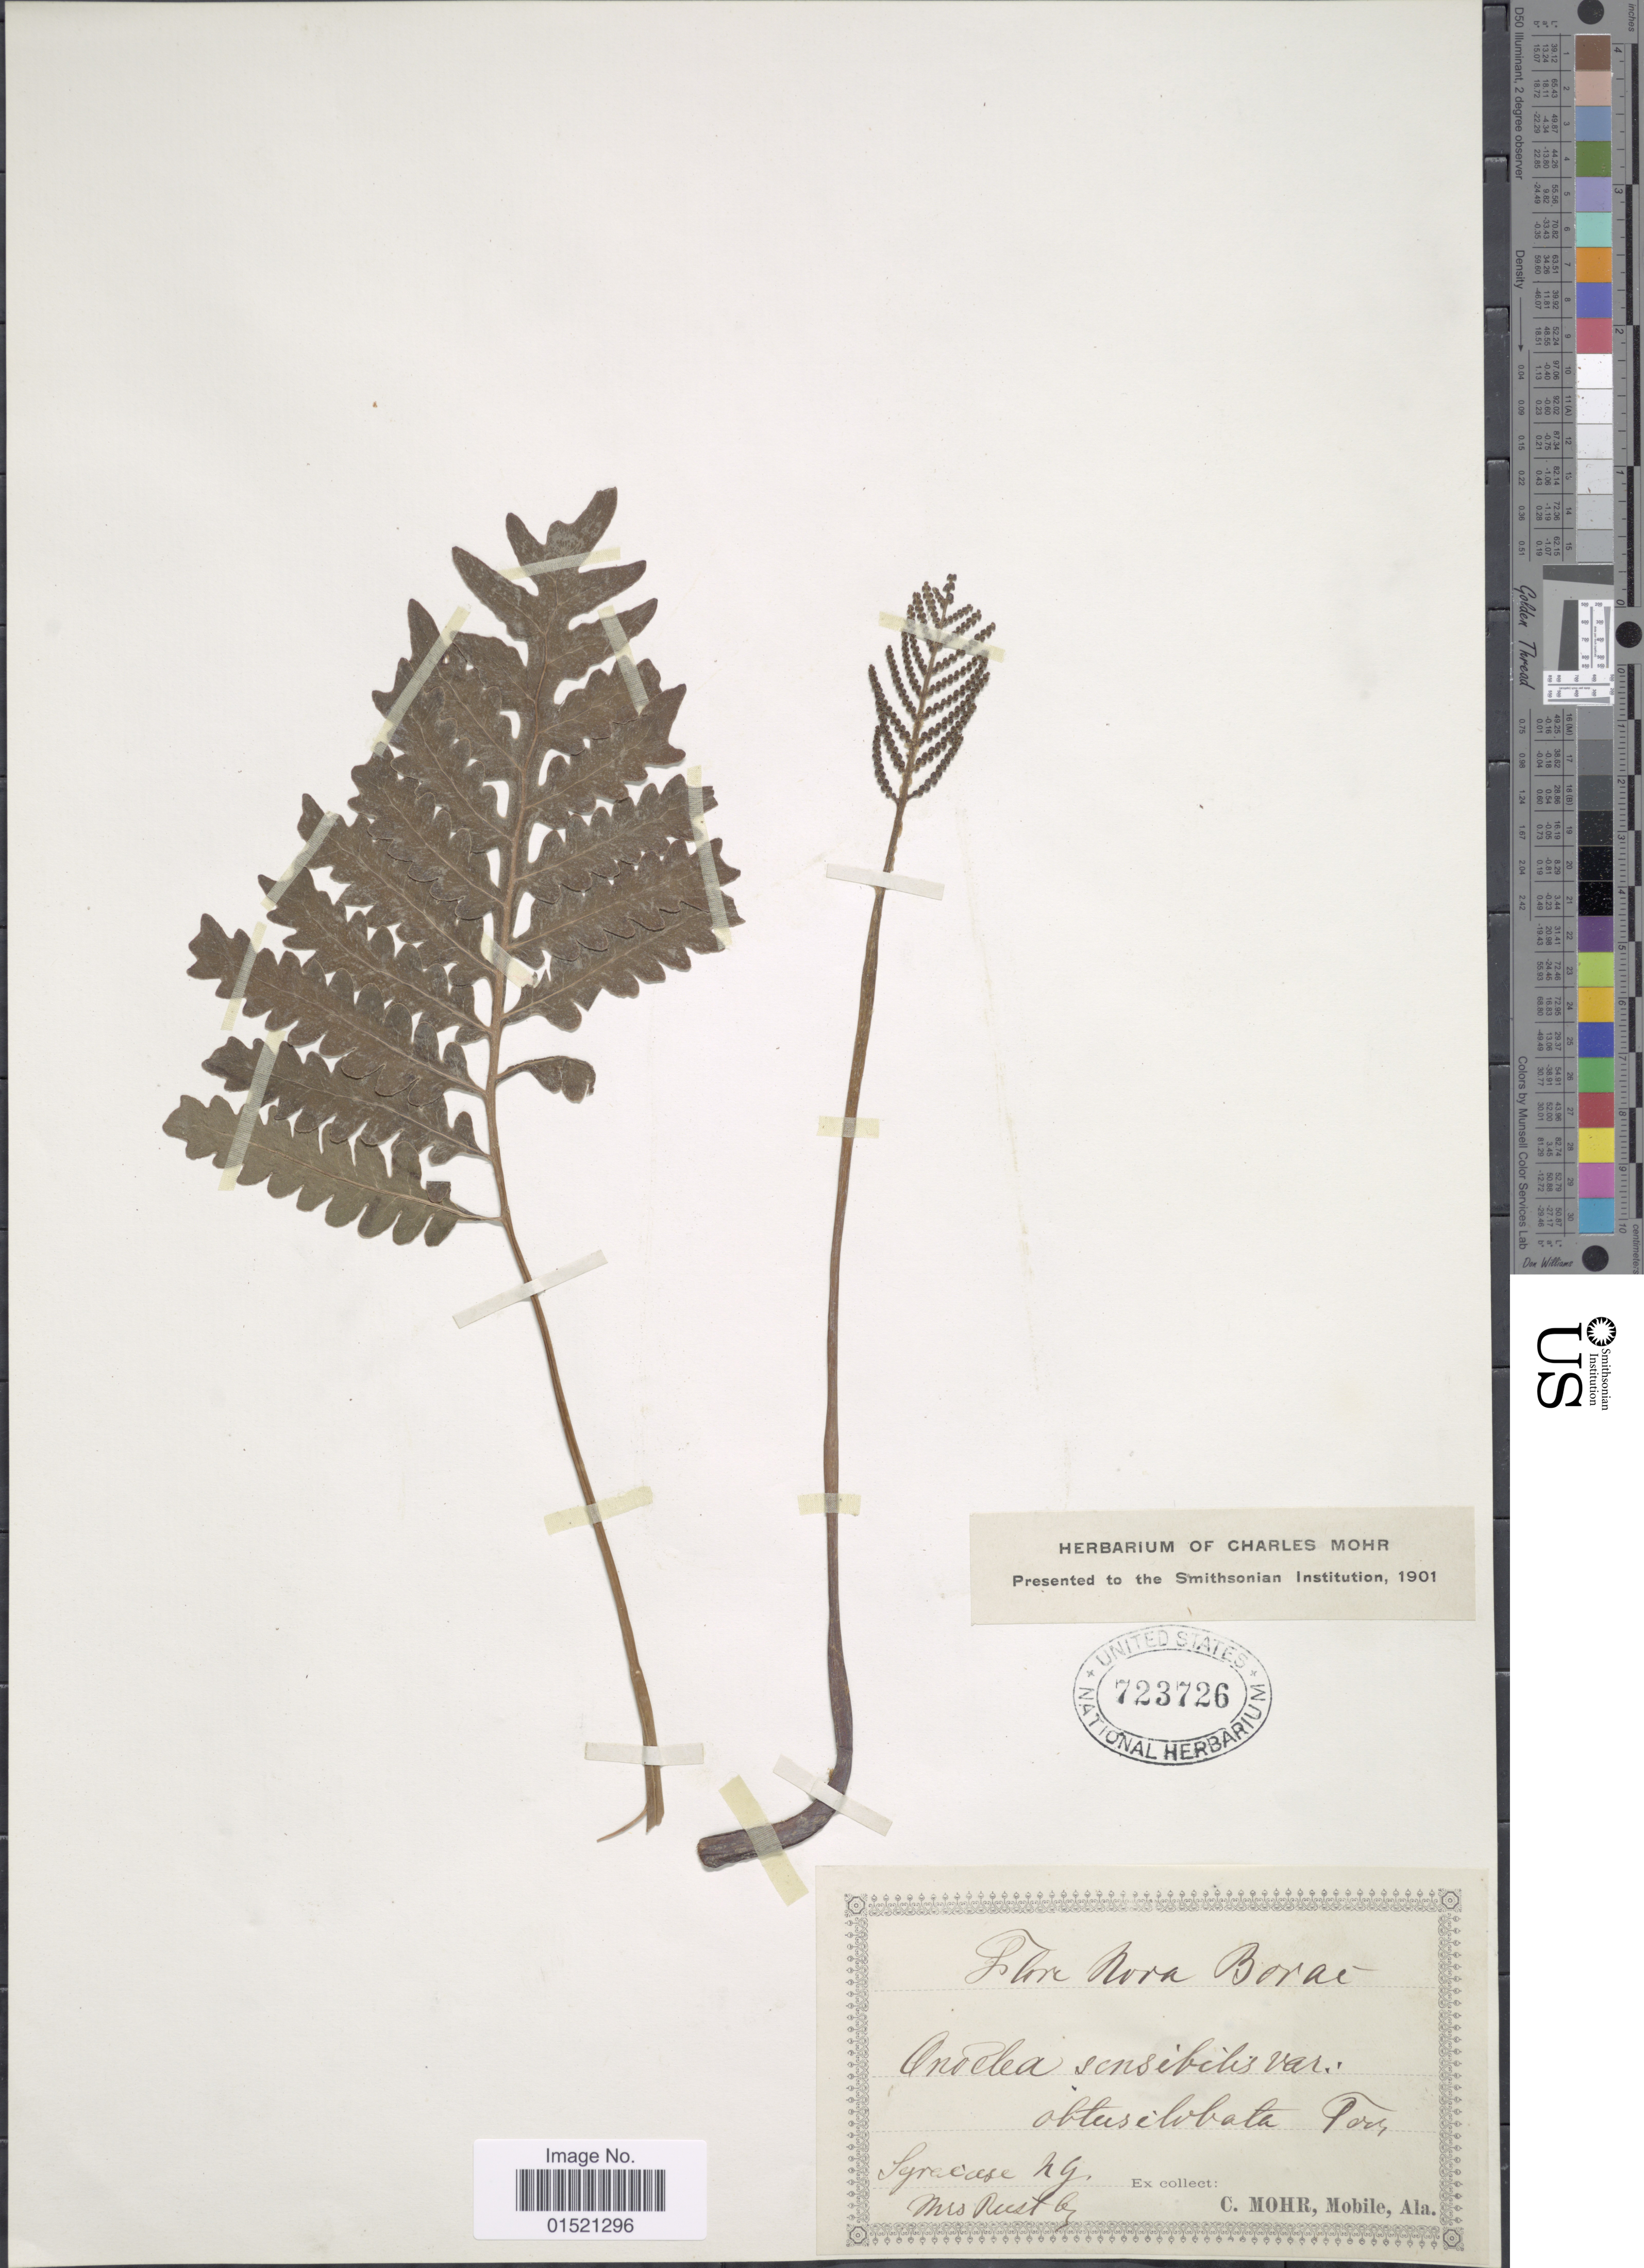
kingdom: Plantae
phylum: Tracheophyta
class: Polypodiopsida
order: Polypodiales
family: Onocleaceae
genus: Onoclea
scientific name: Onoclea sensibilis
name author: L.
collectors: C. T. Mohr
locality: Nova Borae [interpreted]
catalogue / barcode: US 723726